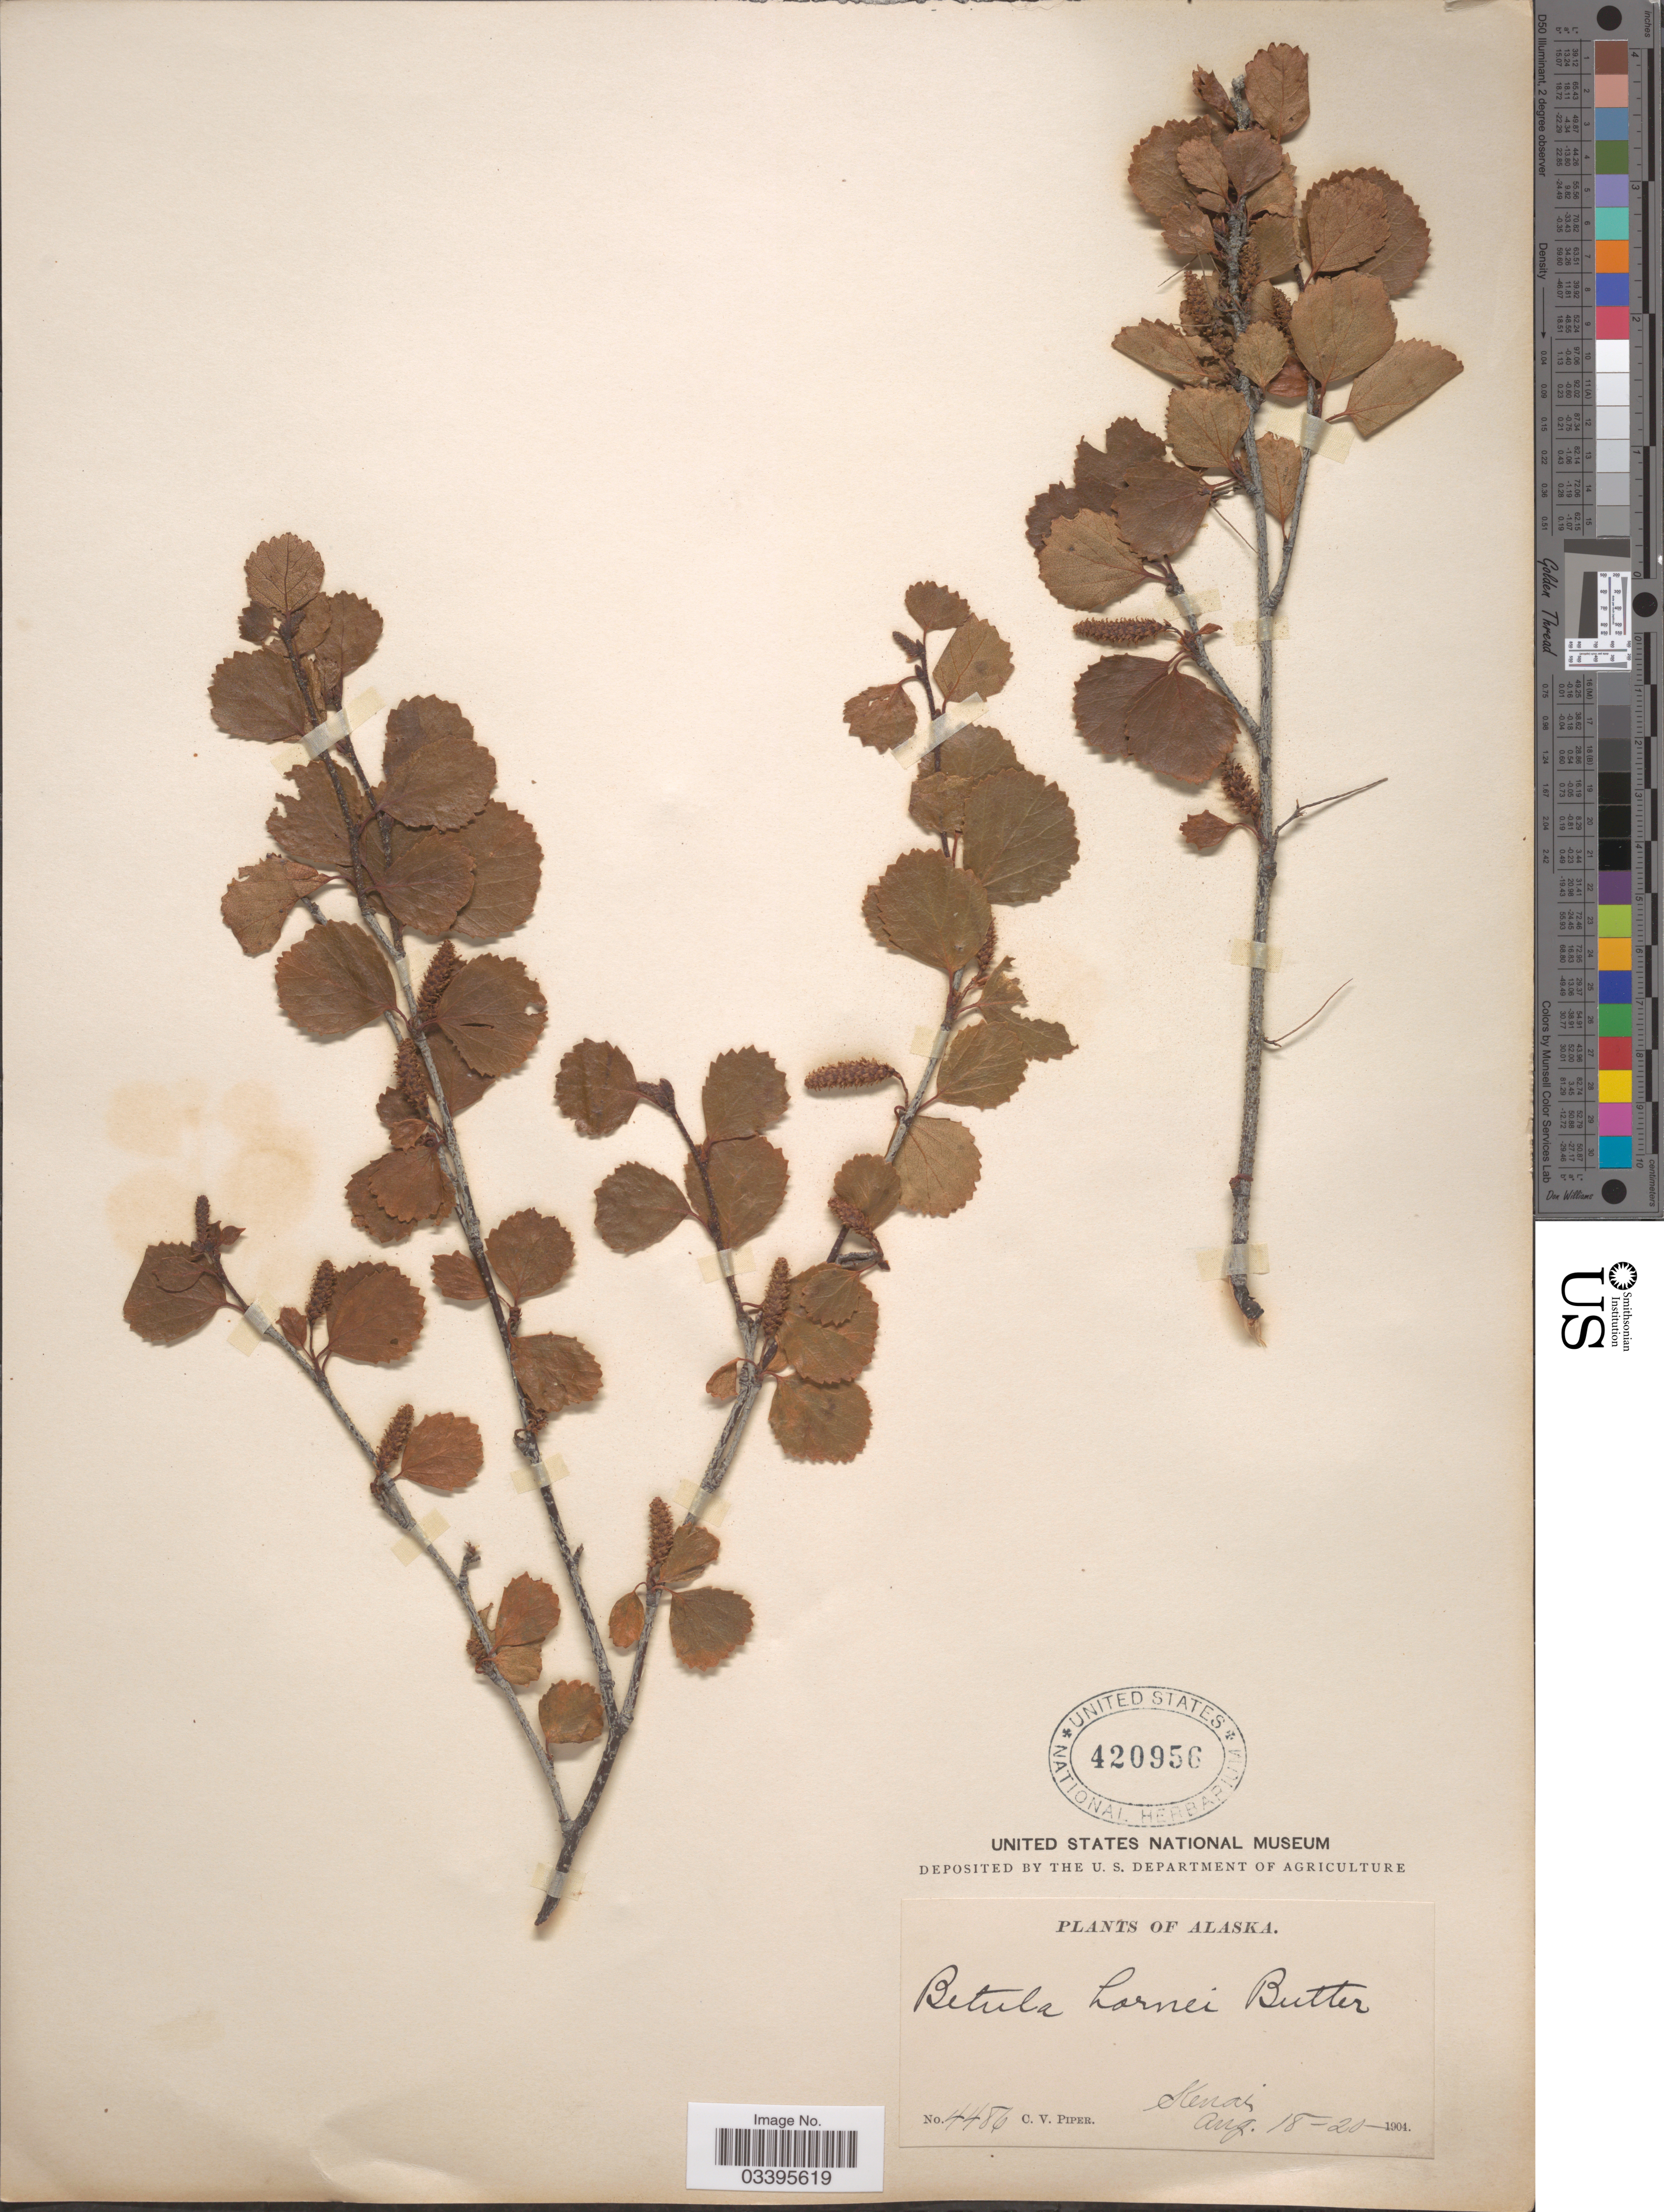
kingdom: Plantae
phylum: Tracheophyta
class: Magnoliopsida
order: Fagales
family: Betulaceae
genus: Betula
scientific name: Betula x jackii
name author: C.K. Schneid.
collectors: C. V. Piper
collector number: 4486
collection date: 1904-08-18/1904-08-20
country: United States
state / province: Alaska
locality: Kenai.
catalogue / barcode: US 420956